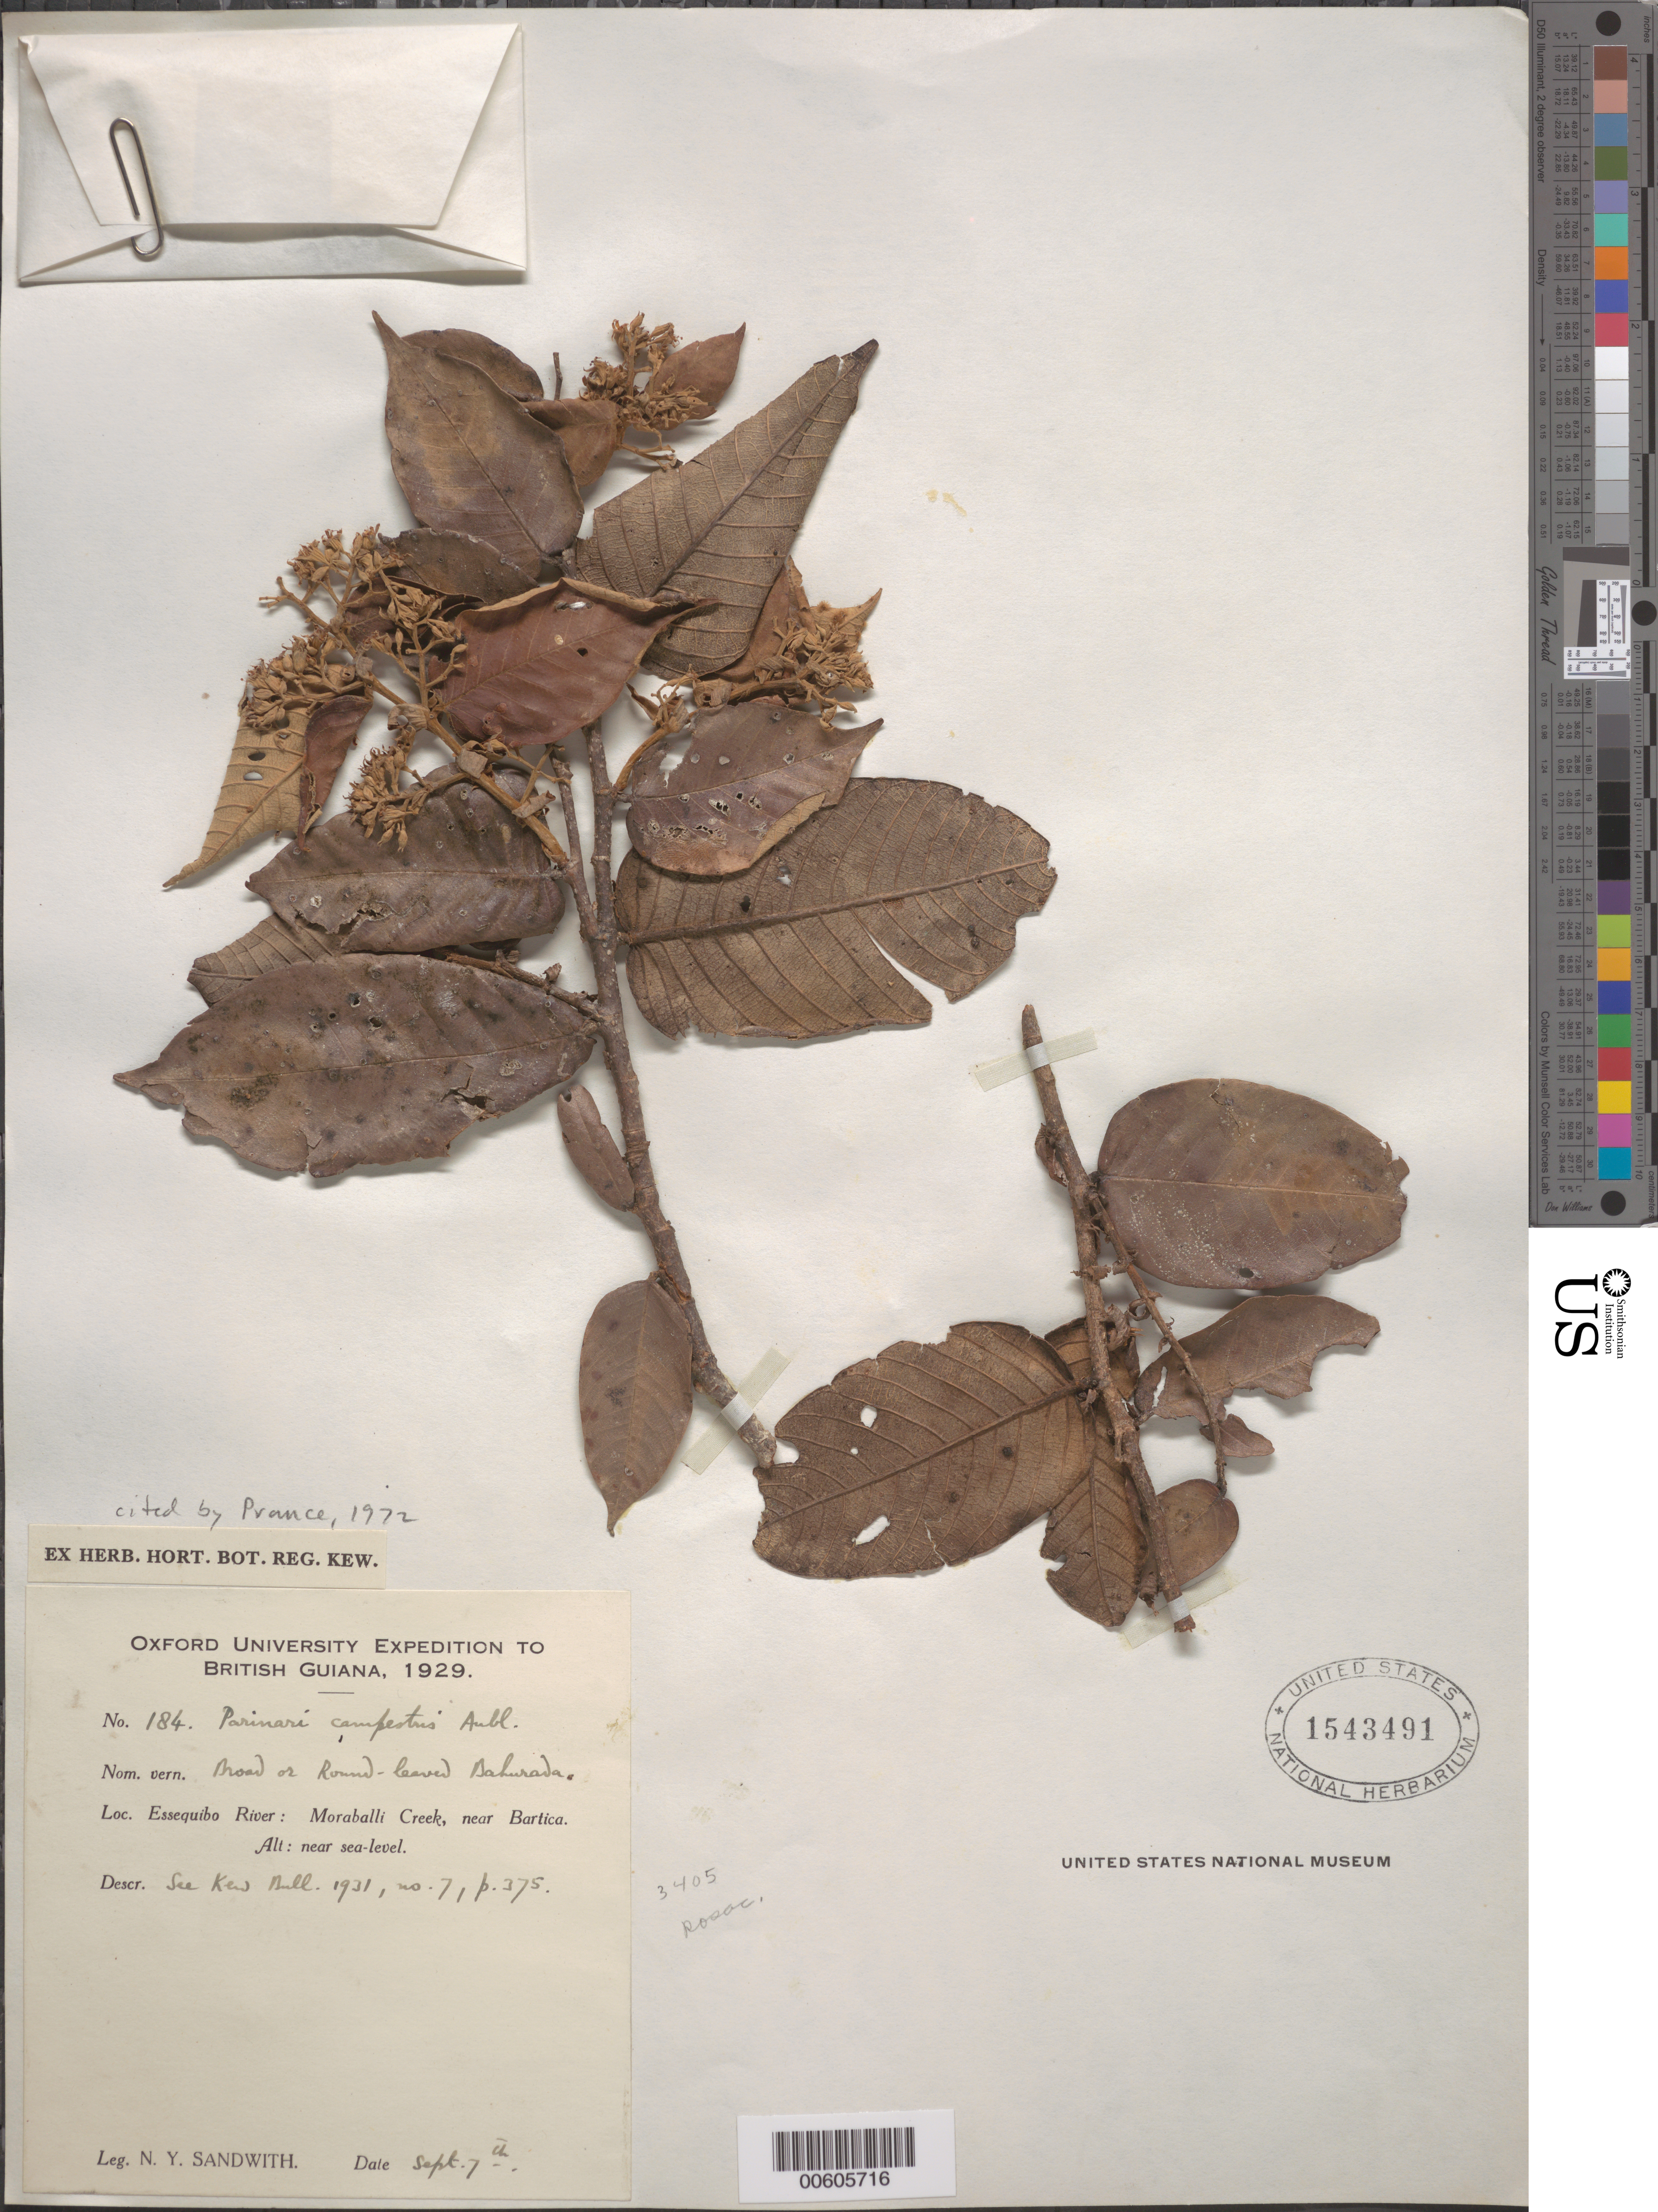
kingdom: Plantae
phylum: Tracheophyta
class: Magnoliopsida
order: Malpighiales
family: Chrysobalanaceae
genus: Parinari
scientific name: Parinari campestris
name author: Aubl.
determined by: Prance, G. T.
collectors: N. Y. Sandwith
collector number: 184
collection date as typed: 7-Sep-29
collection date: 1929-09-07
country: Guyana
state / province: U. Demerara-Berbice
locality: Moraballi Creek, Essequibo R., near Bartica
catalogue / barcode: US 1543491